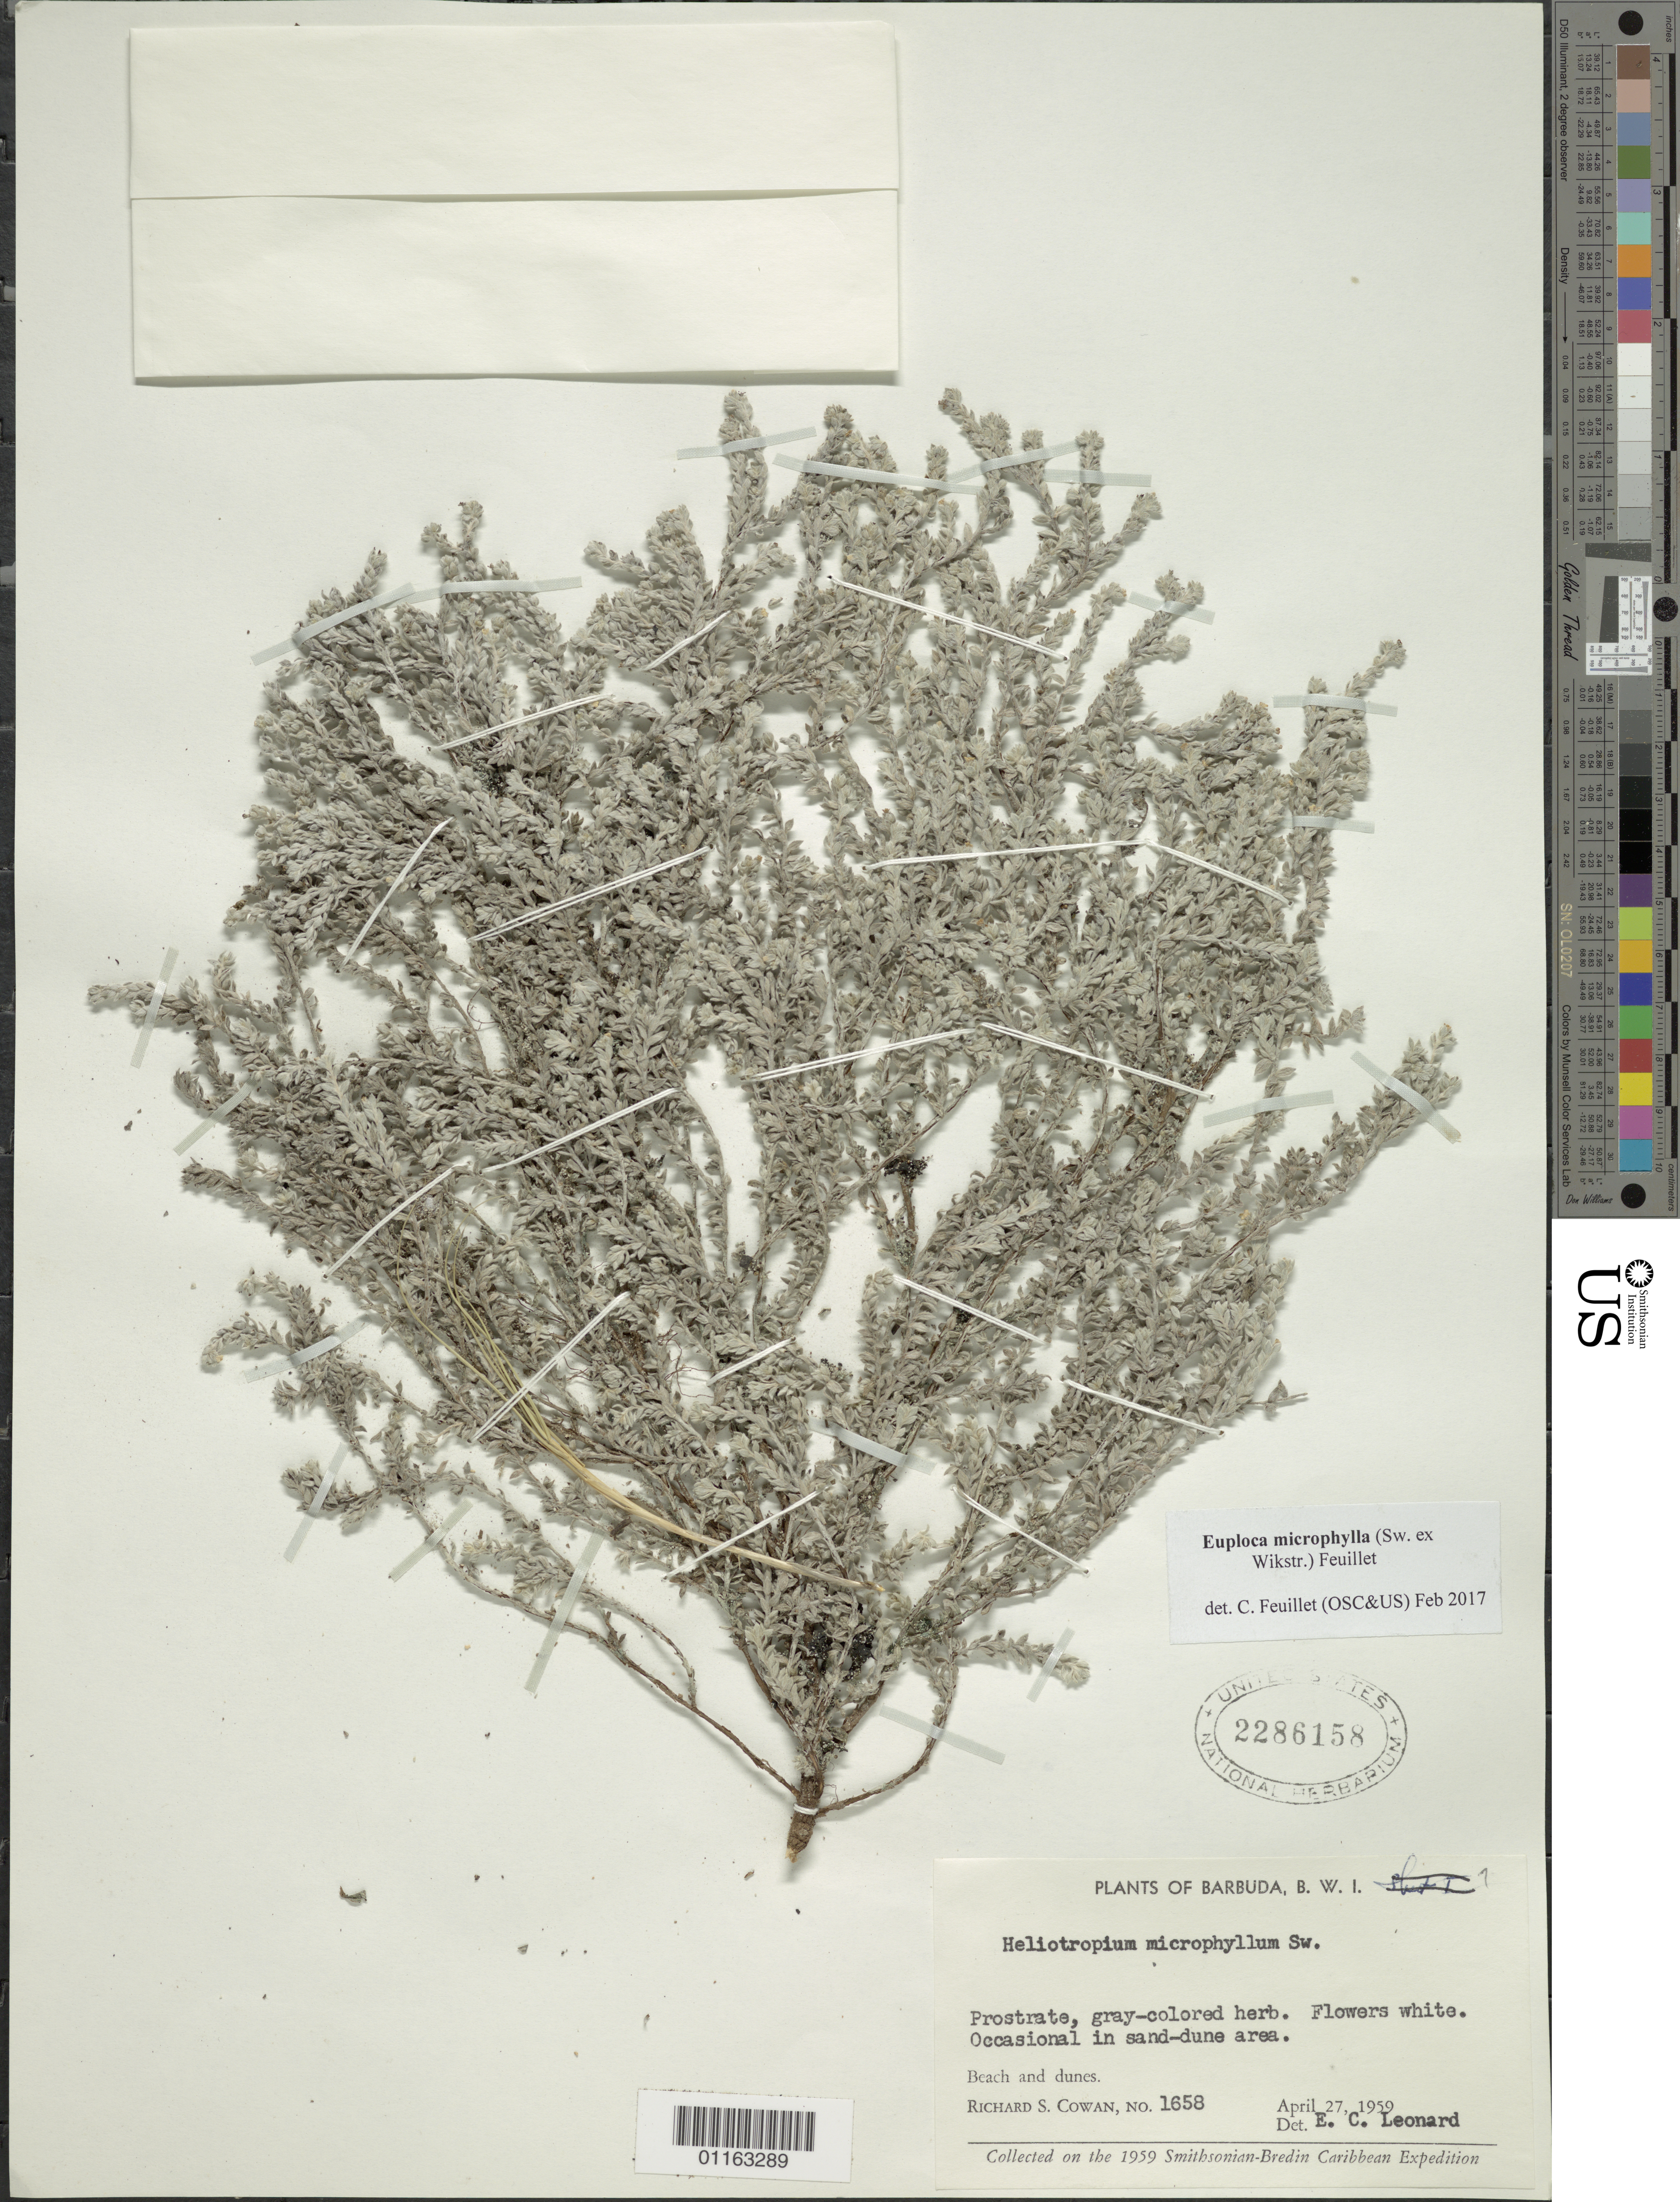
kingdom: Plantae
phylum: Tracheophyta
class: Magnoliopsida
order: Boraginales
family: Heliotropiaceae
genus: Euploca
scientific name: Euploca microphylla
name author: (Sw. & Wikstr.) Feuillet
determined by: Feuillet, C.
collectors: R. S. Cowan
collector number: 1658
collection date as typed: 27 Apr 1959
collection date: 1959-04-27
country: Antigua and Barbuda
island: Barbuda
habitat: Occasional in sand dune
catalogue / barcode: US 2286158